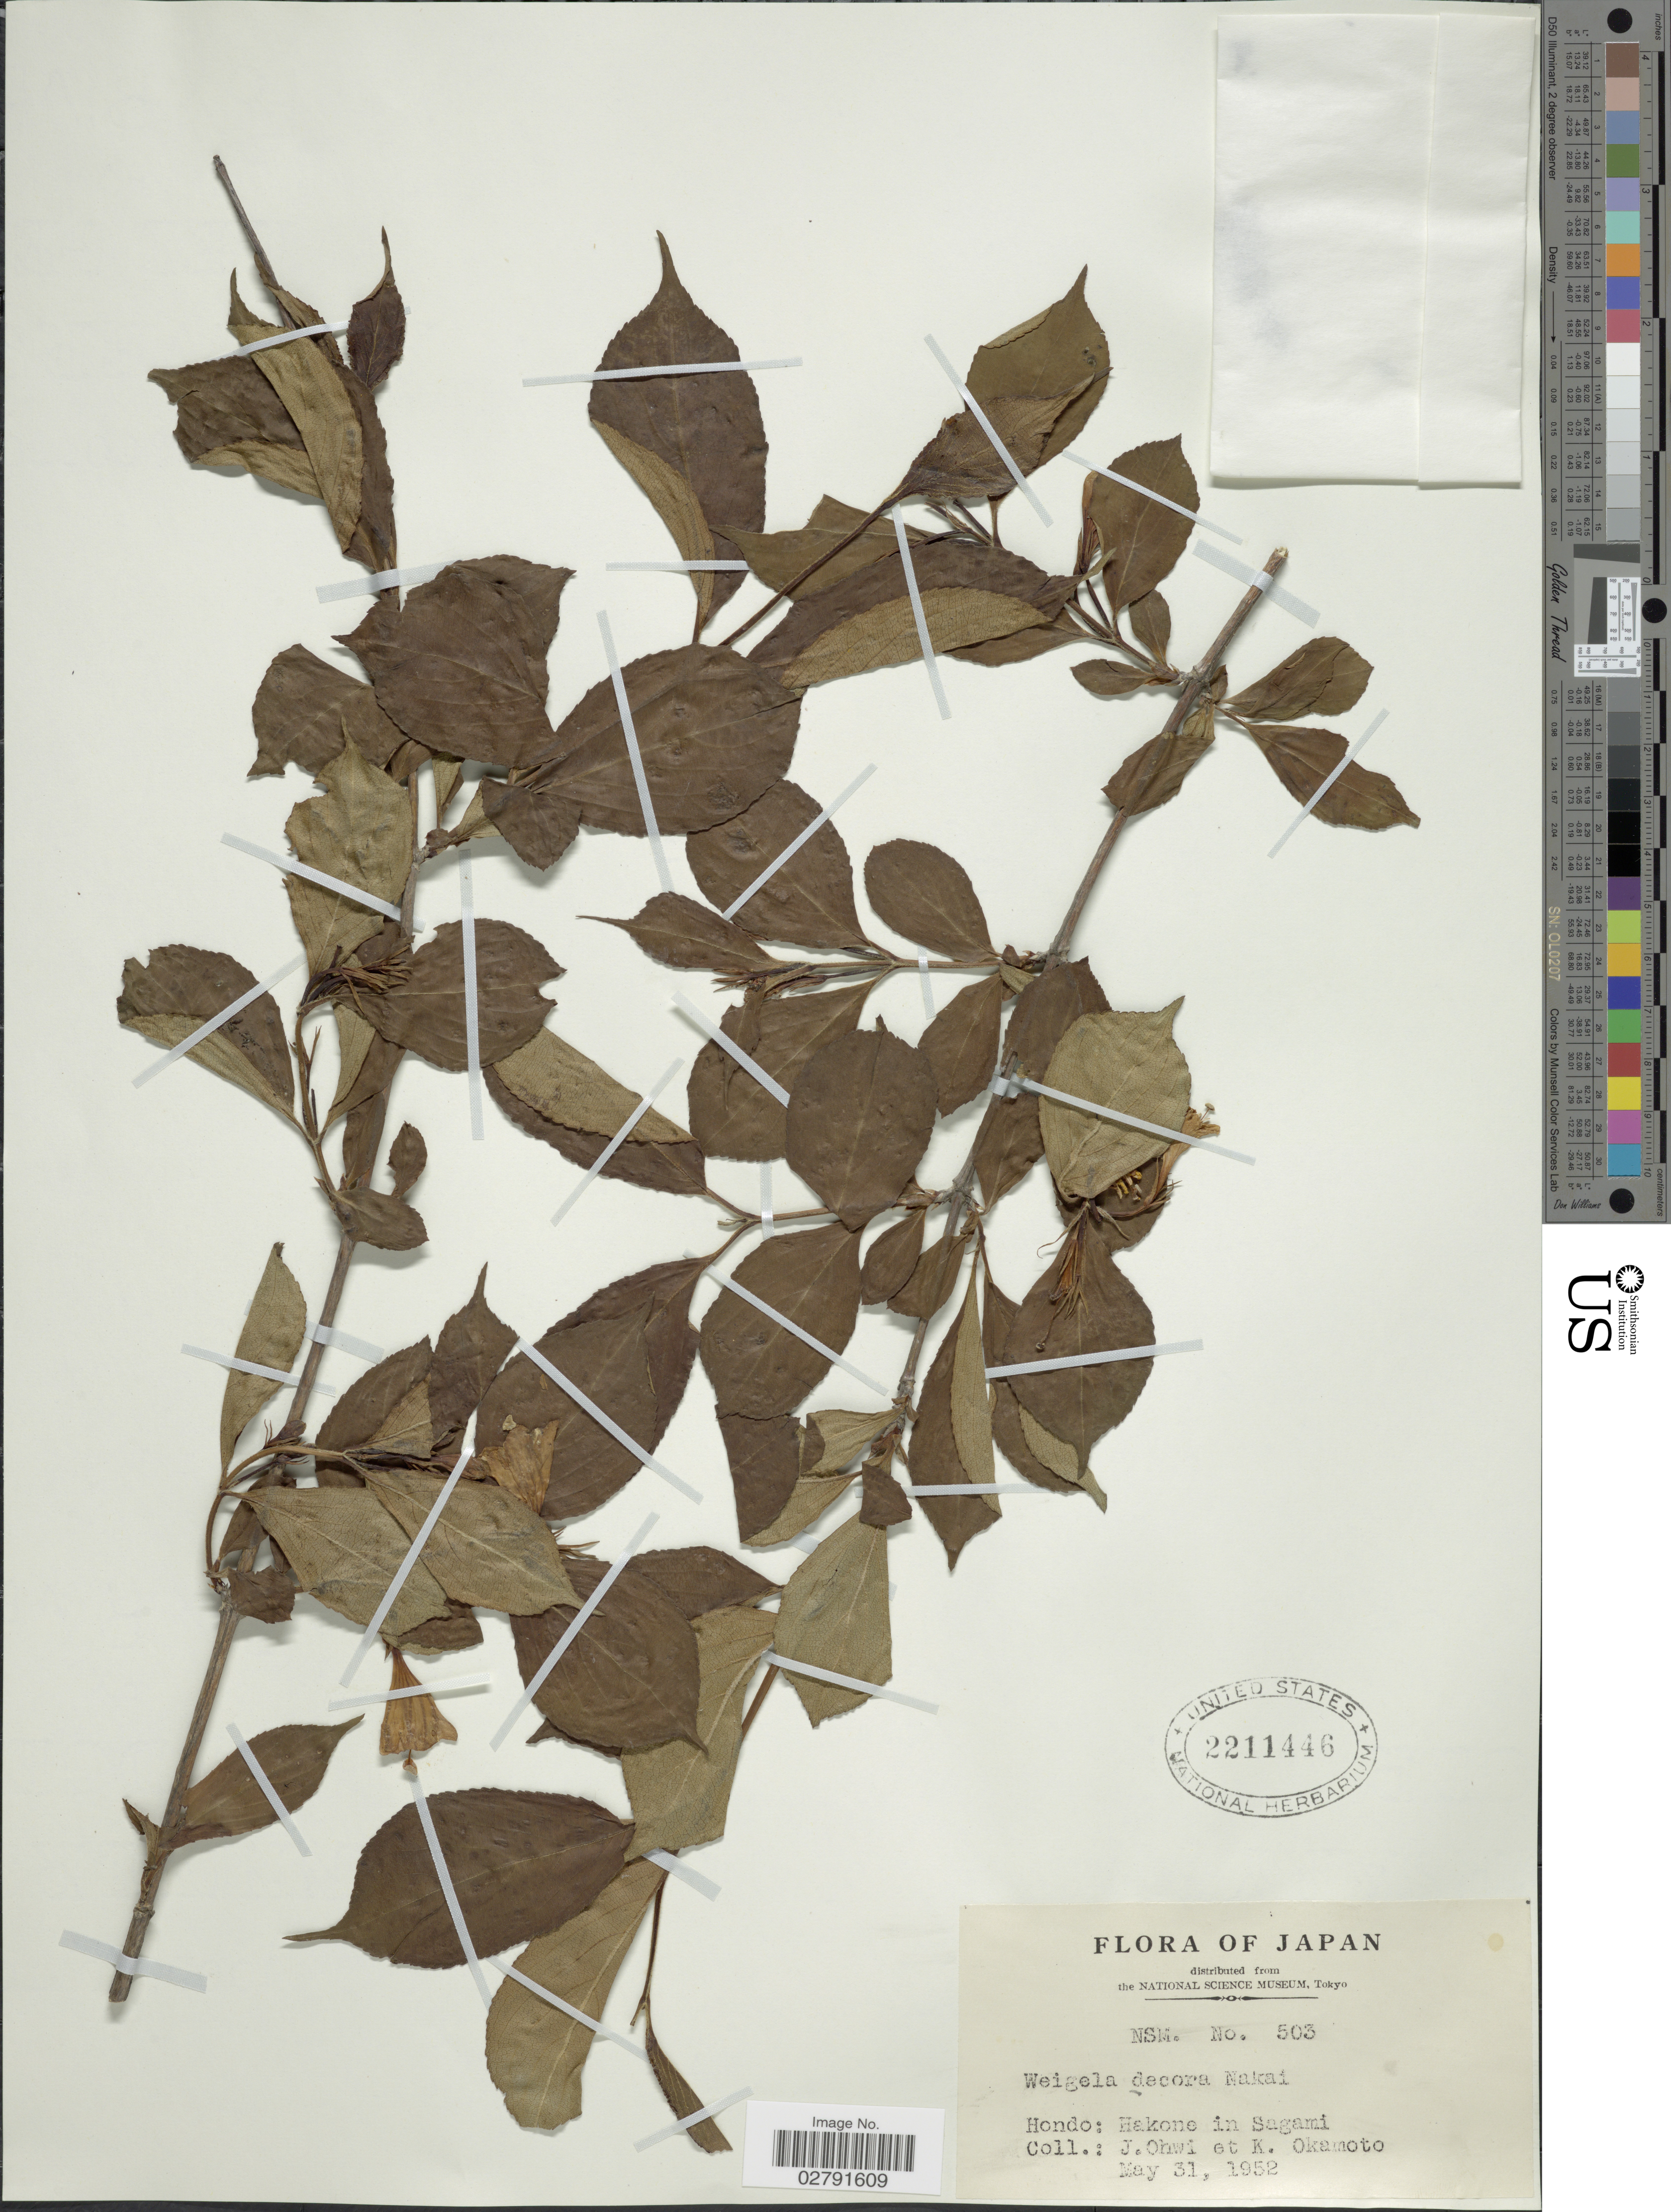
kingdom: Plantae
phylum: Tracheophyta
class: Magnoliopsida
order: Dipsacales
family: Caprifoliaceae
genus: Diervilla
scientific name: Diervilla decora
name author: Nakai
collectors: J. Ohwi & K. Okamoto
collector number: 503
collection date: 1952-05-31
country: Japan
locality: Hondo: Hakone in Sagami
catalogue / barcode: US 2211446